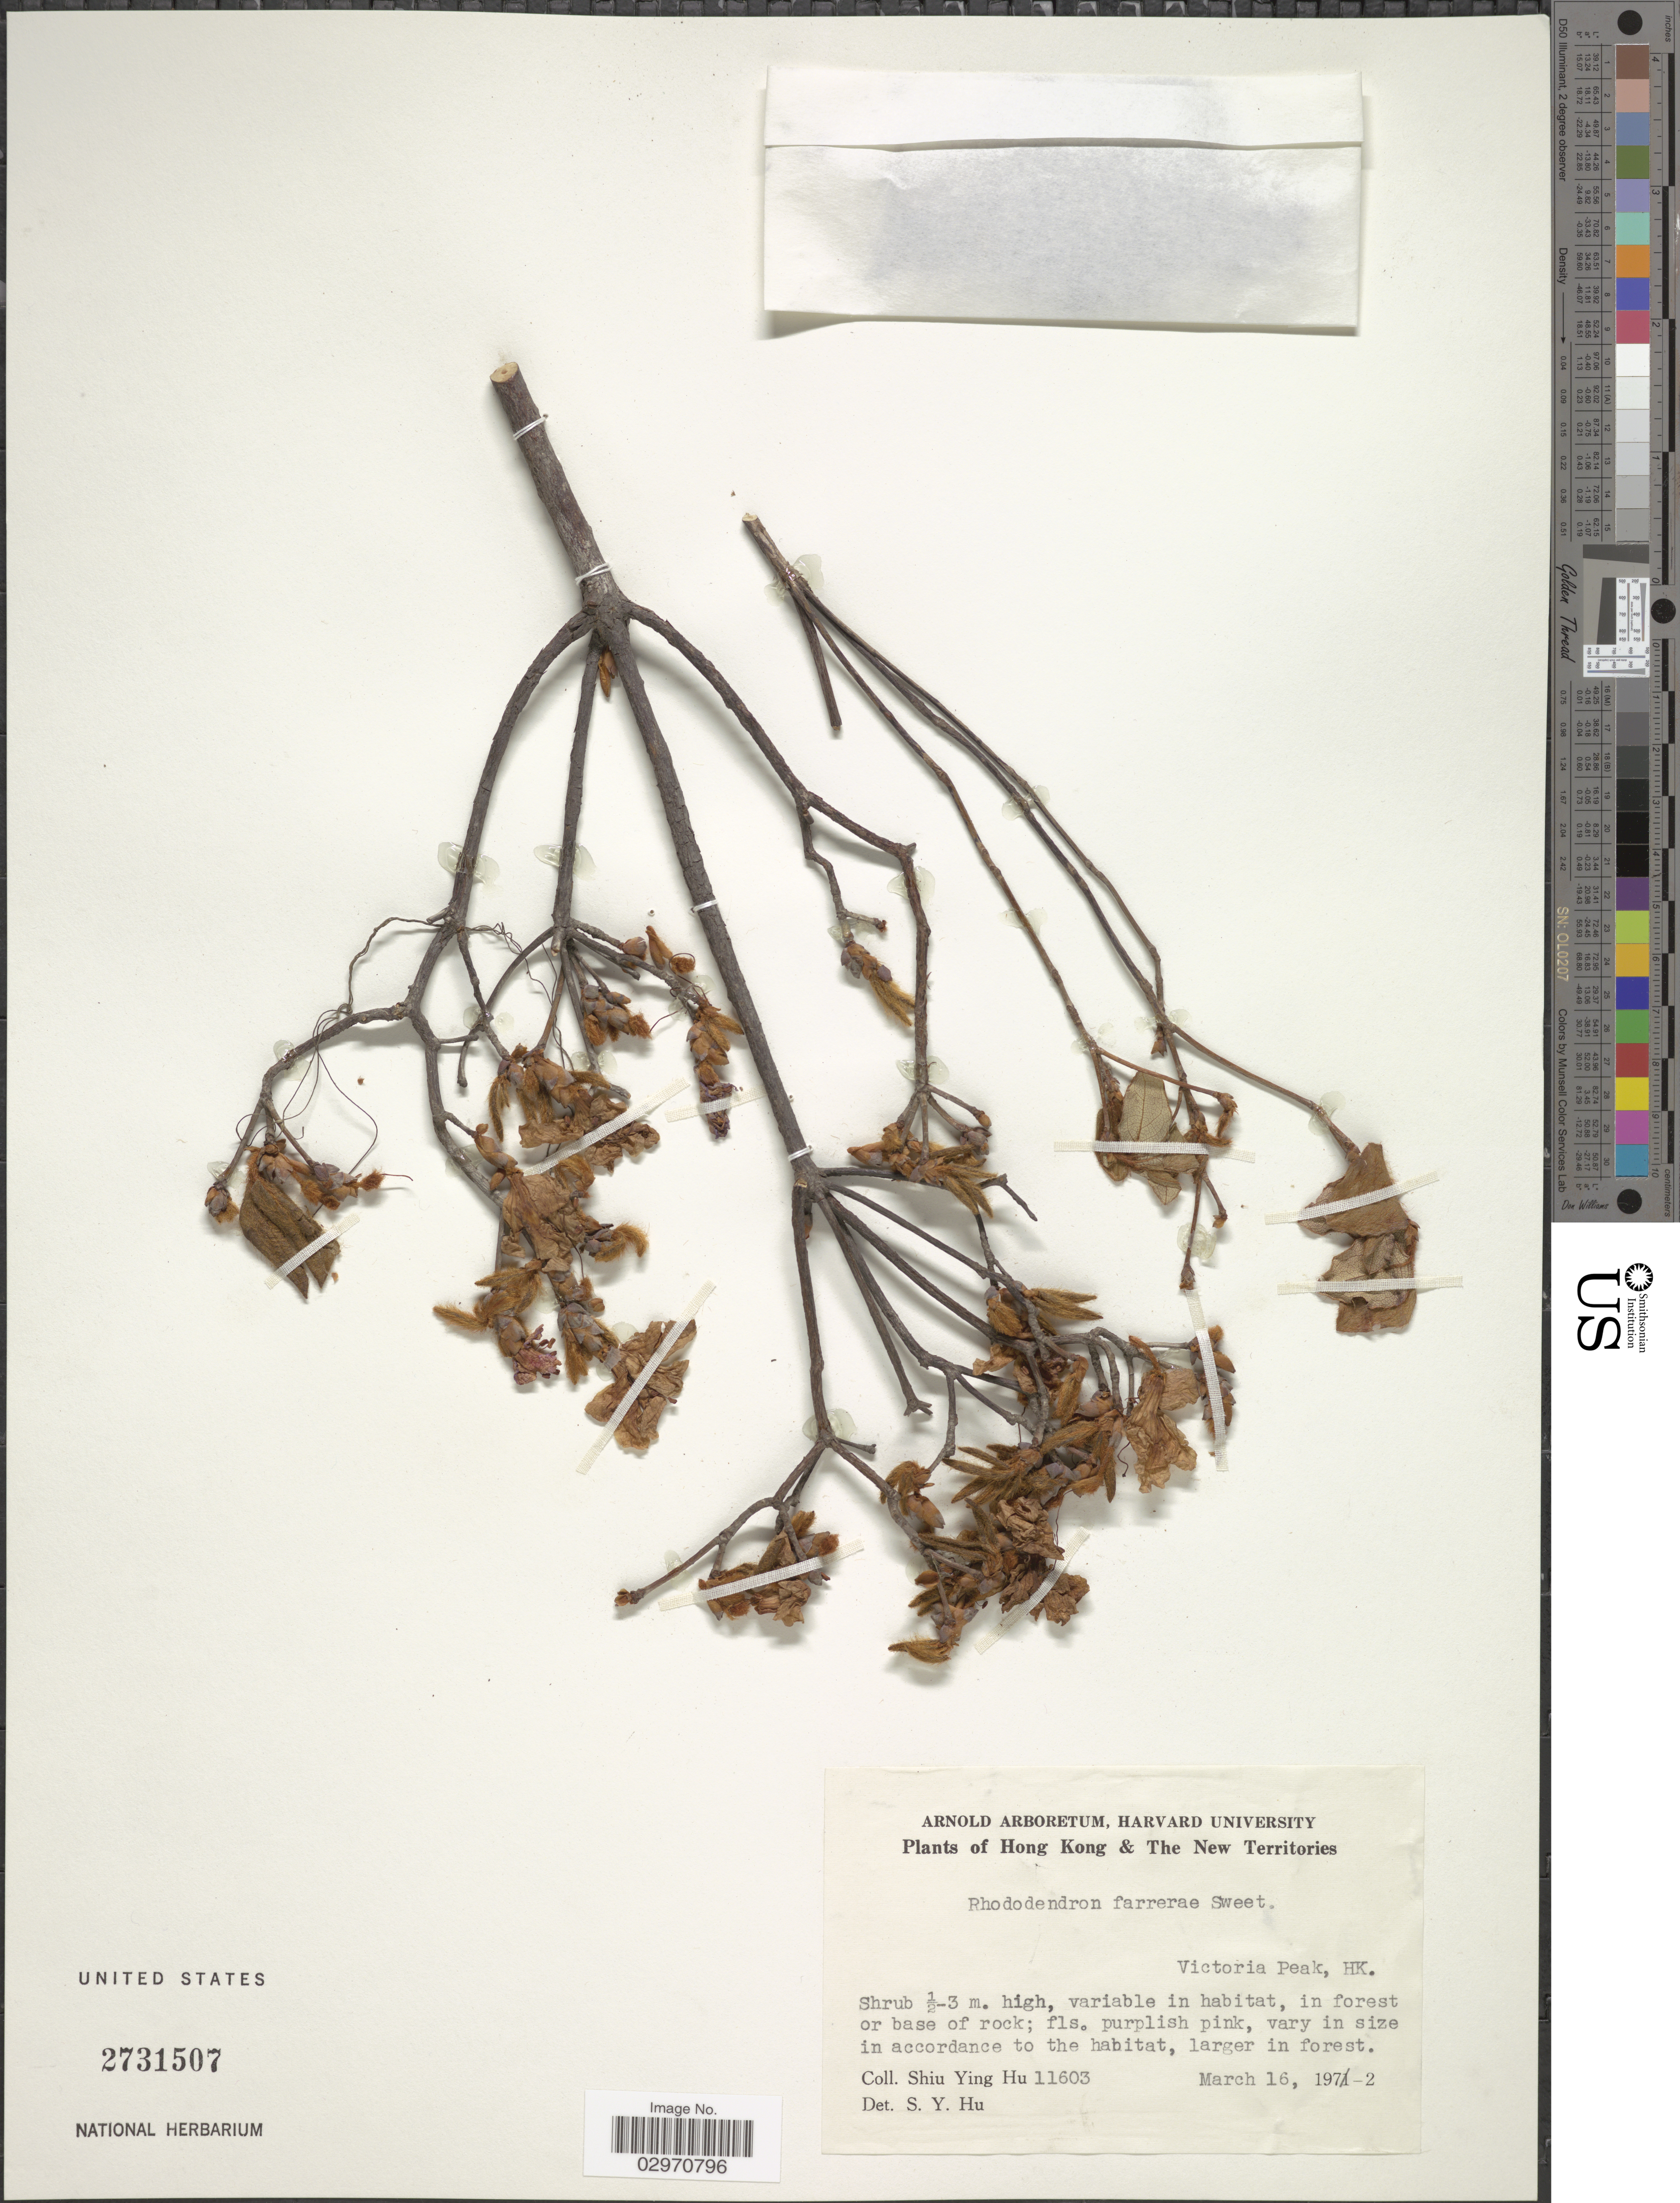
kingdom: Plantae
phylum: Tracheophyta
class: Magnoliopsida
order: Ericales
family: Ericaceae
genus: Rhododendron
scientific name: Rhododendron farrerae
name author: Sweet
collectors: S. Y. Hu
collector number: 11603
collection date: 1972-03-16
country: China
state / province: Hong Kong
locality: The New Territories, Victoria Peak, HK.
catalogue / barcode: US 2731507